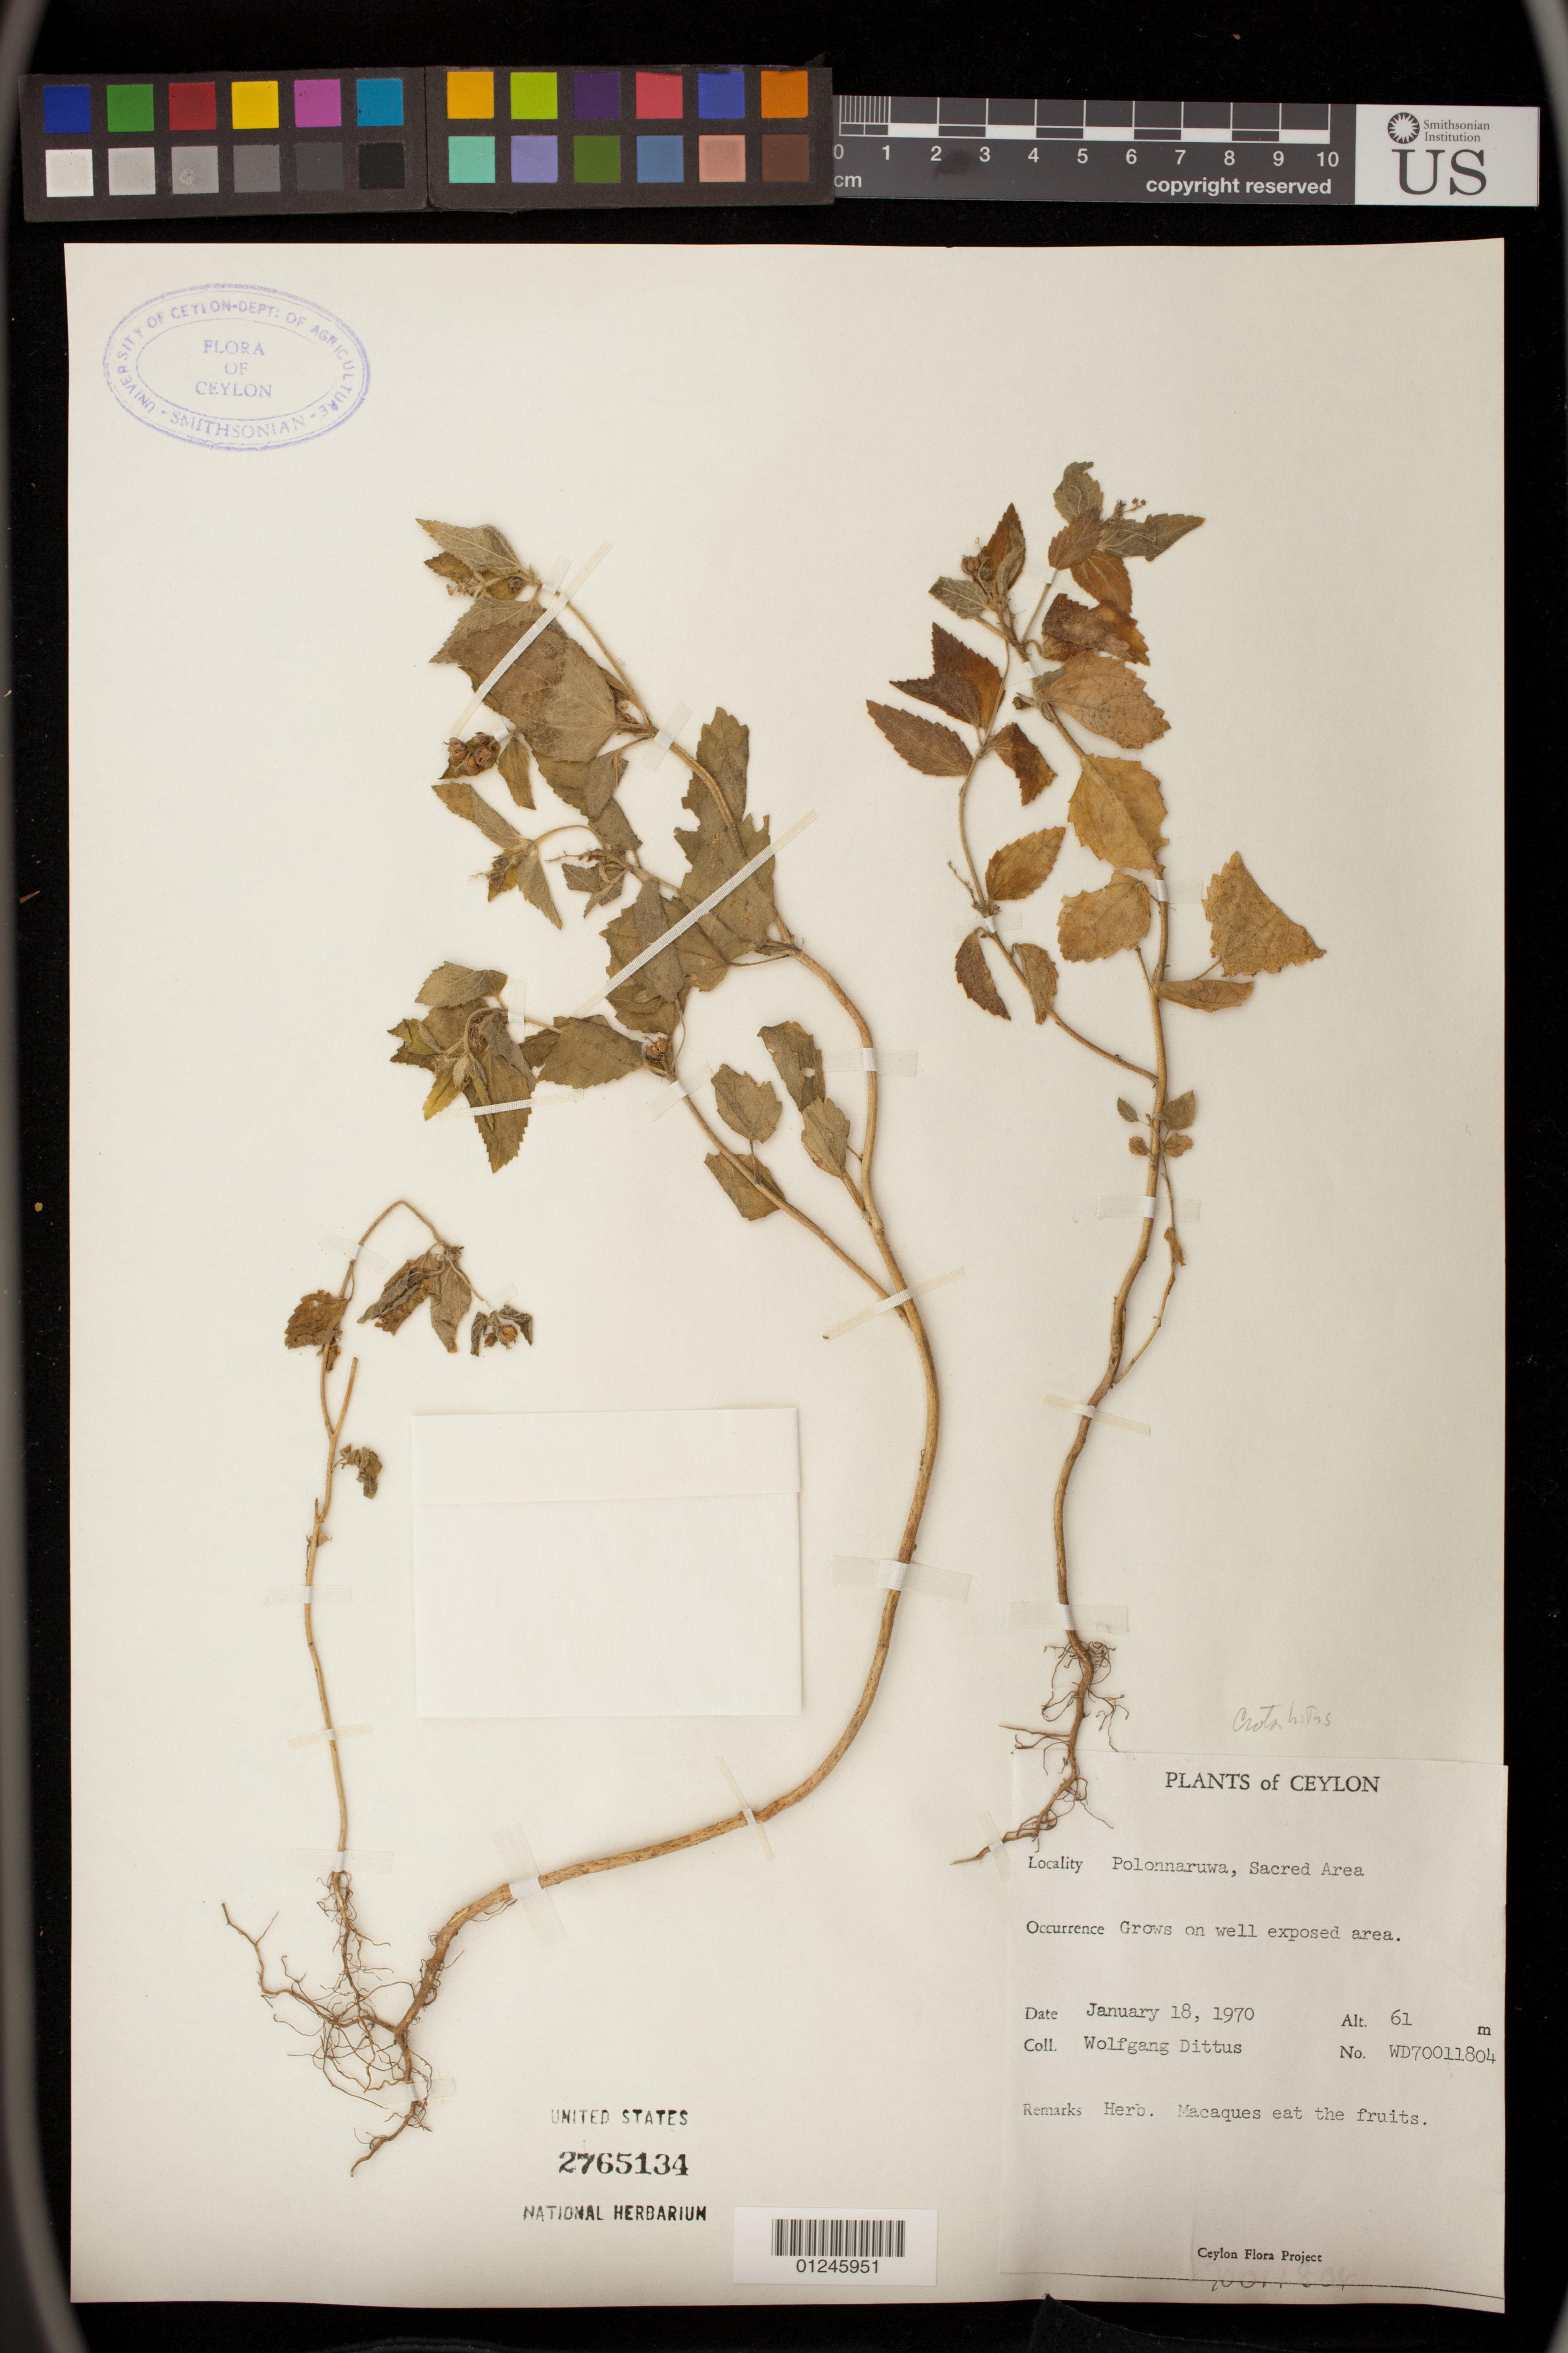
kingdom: Plantae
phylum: Tracheophyta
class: Magnoliopsida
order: Malpighiales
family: Euphorbiaceae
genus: Croton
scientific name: Croton hirtus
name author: L'Hér.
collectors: W. Dittus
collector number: WD70011804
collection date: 1970-01-18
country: Sri Lanka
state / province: North Central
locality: Polonnaruwa, Sacred Area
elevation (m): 61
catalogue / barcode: US 2765134